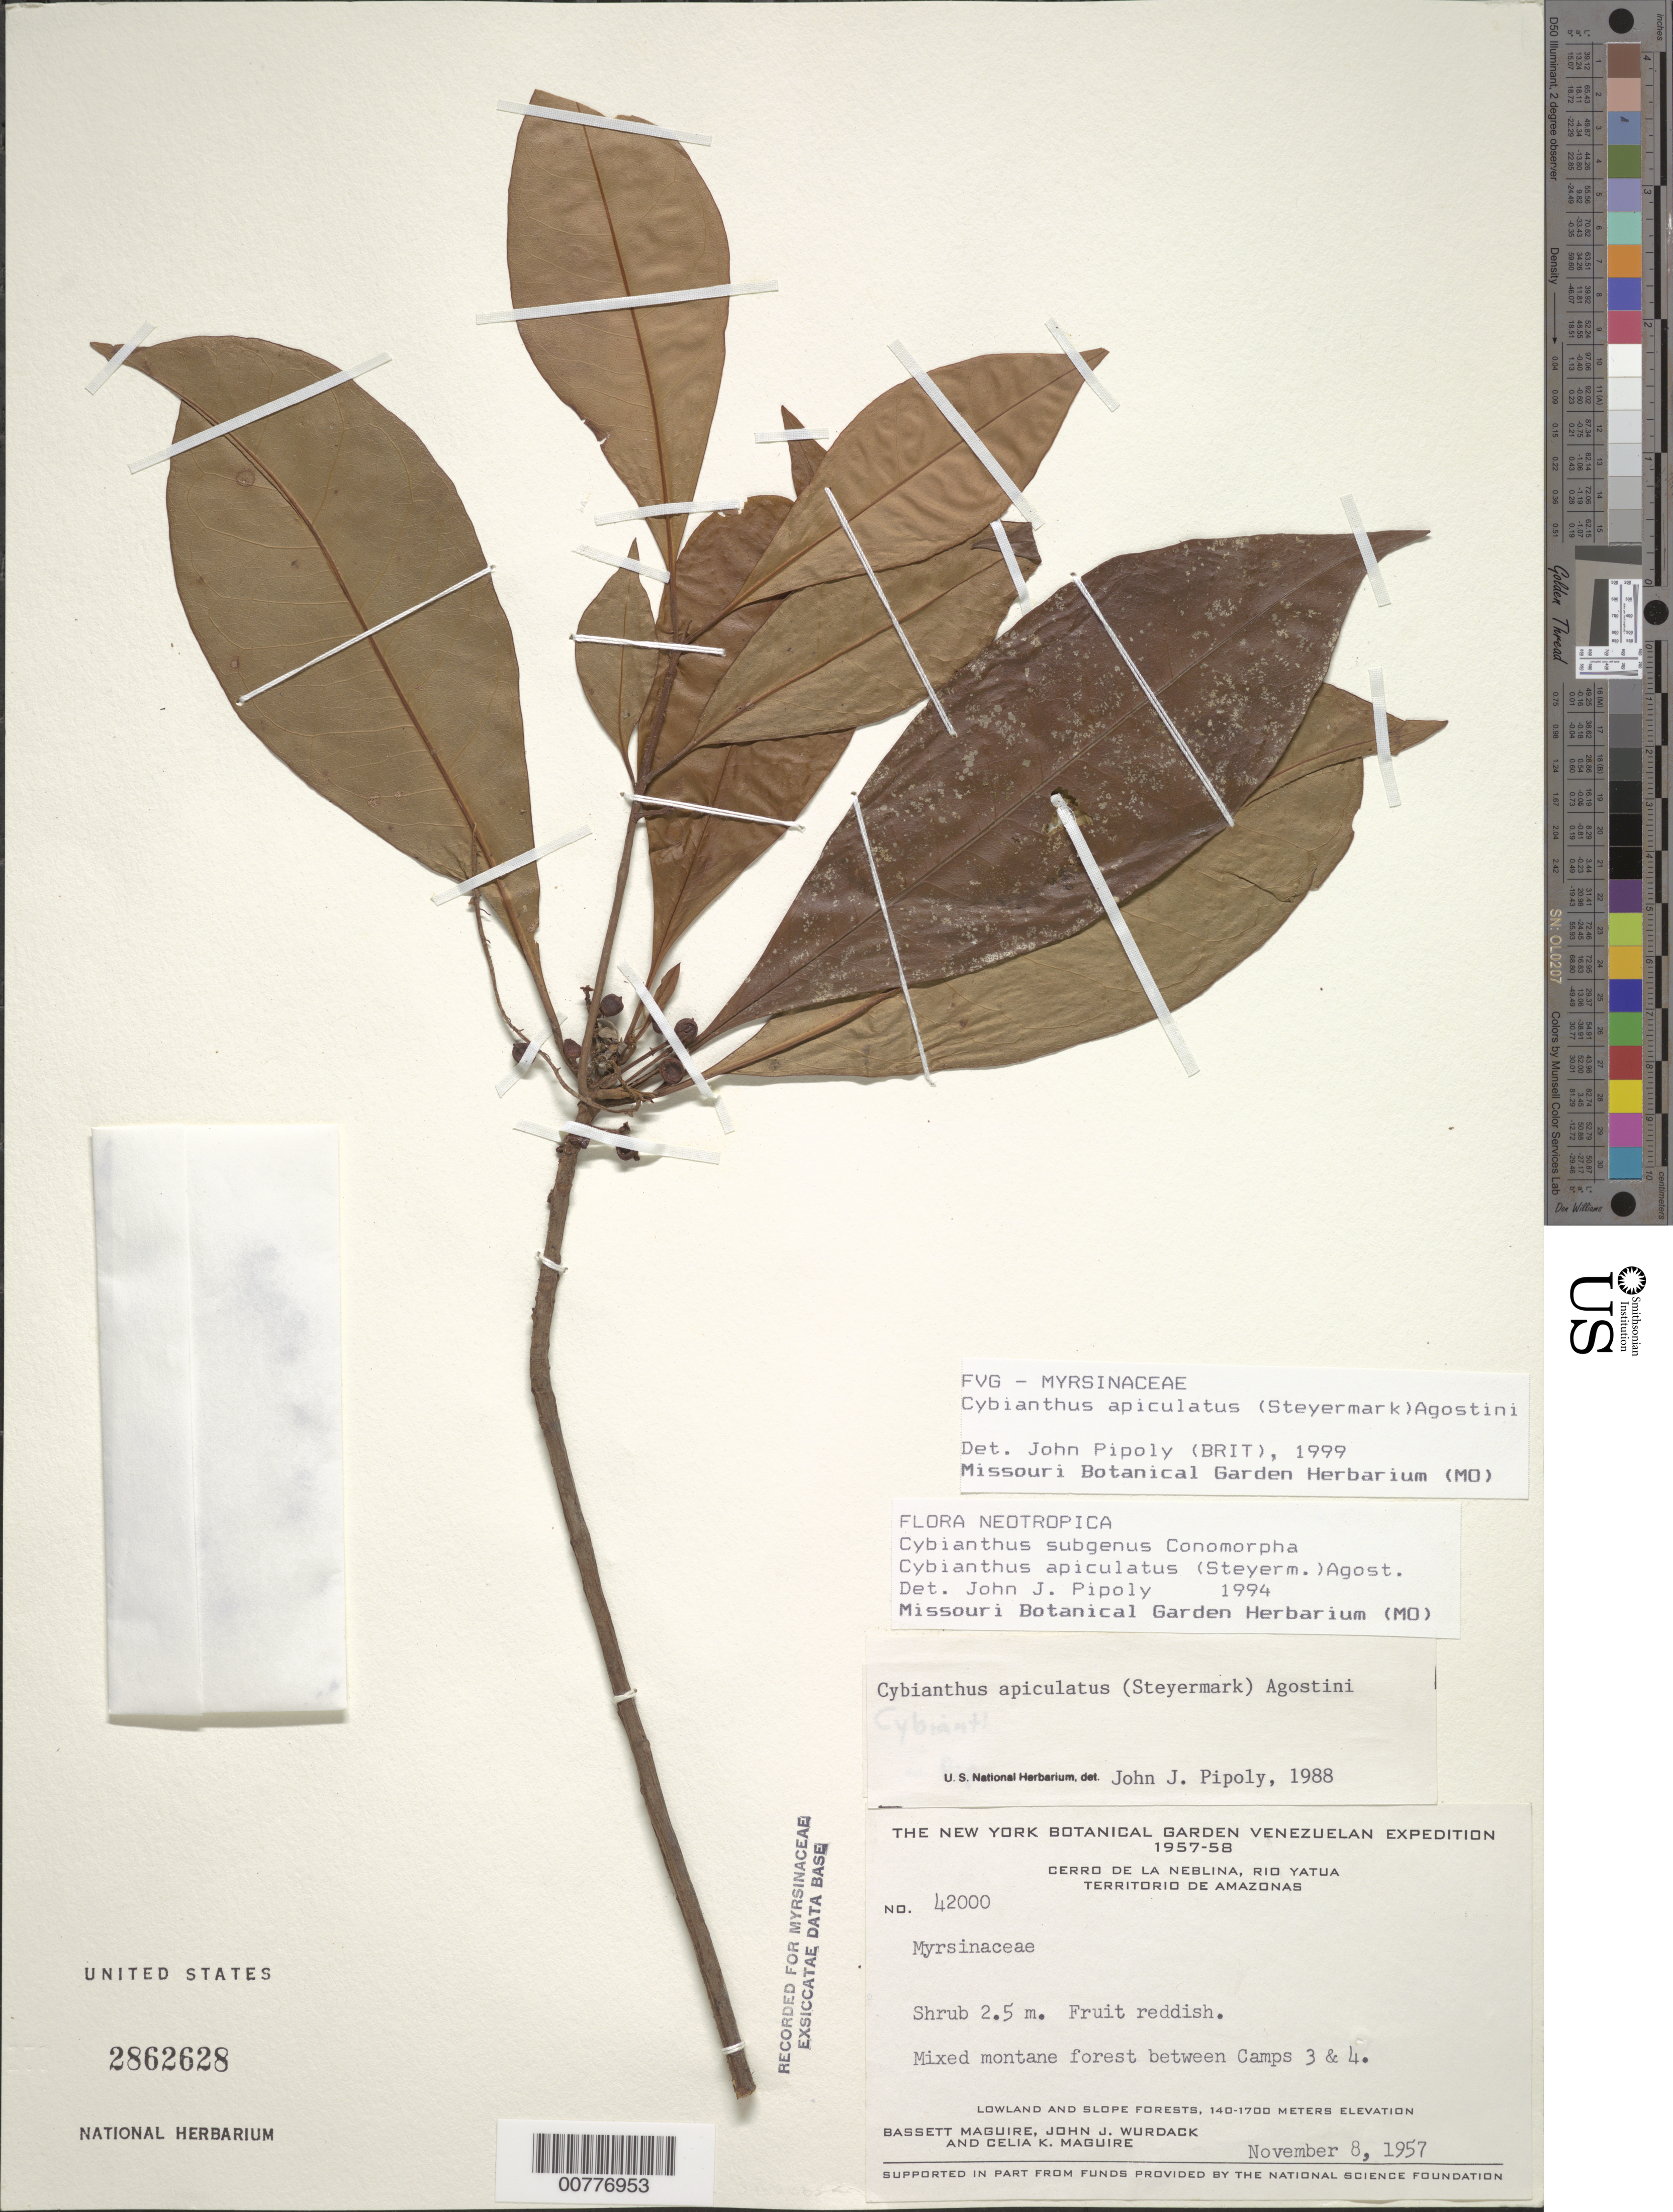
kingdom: Plantae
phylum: Tracheophyta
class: Magnoliopsida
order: Ericales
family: Primulaceae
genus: Cybianthus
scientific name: Cybianthus apiculatus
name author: (Steyerm.) G. Agostini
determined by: Pipoly, J. J., III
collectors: B. Maguire, J. J. Wurdack & C. K. Maguire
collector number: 42000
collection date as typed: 8-Nov-57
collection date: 1957-11-08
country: Venezuela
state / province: Amazonas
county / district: Río Negro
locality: Cerro de la Neblina, Río Yatua, between Camps 3 and 4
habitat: Mixed montane forest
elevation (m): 140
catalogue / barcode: US 2862628